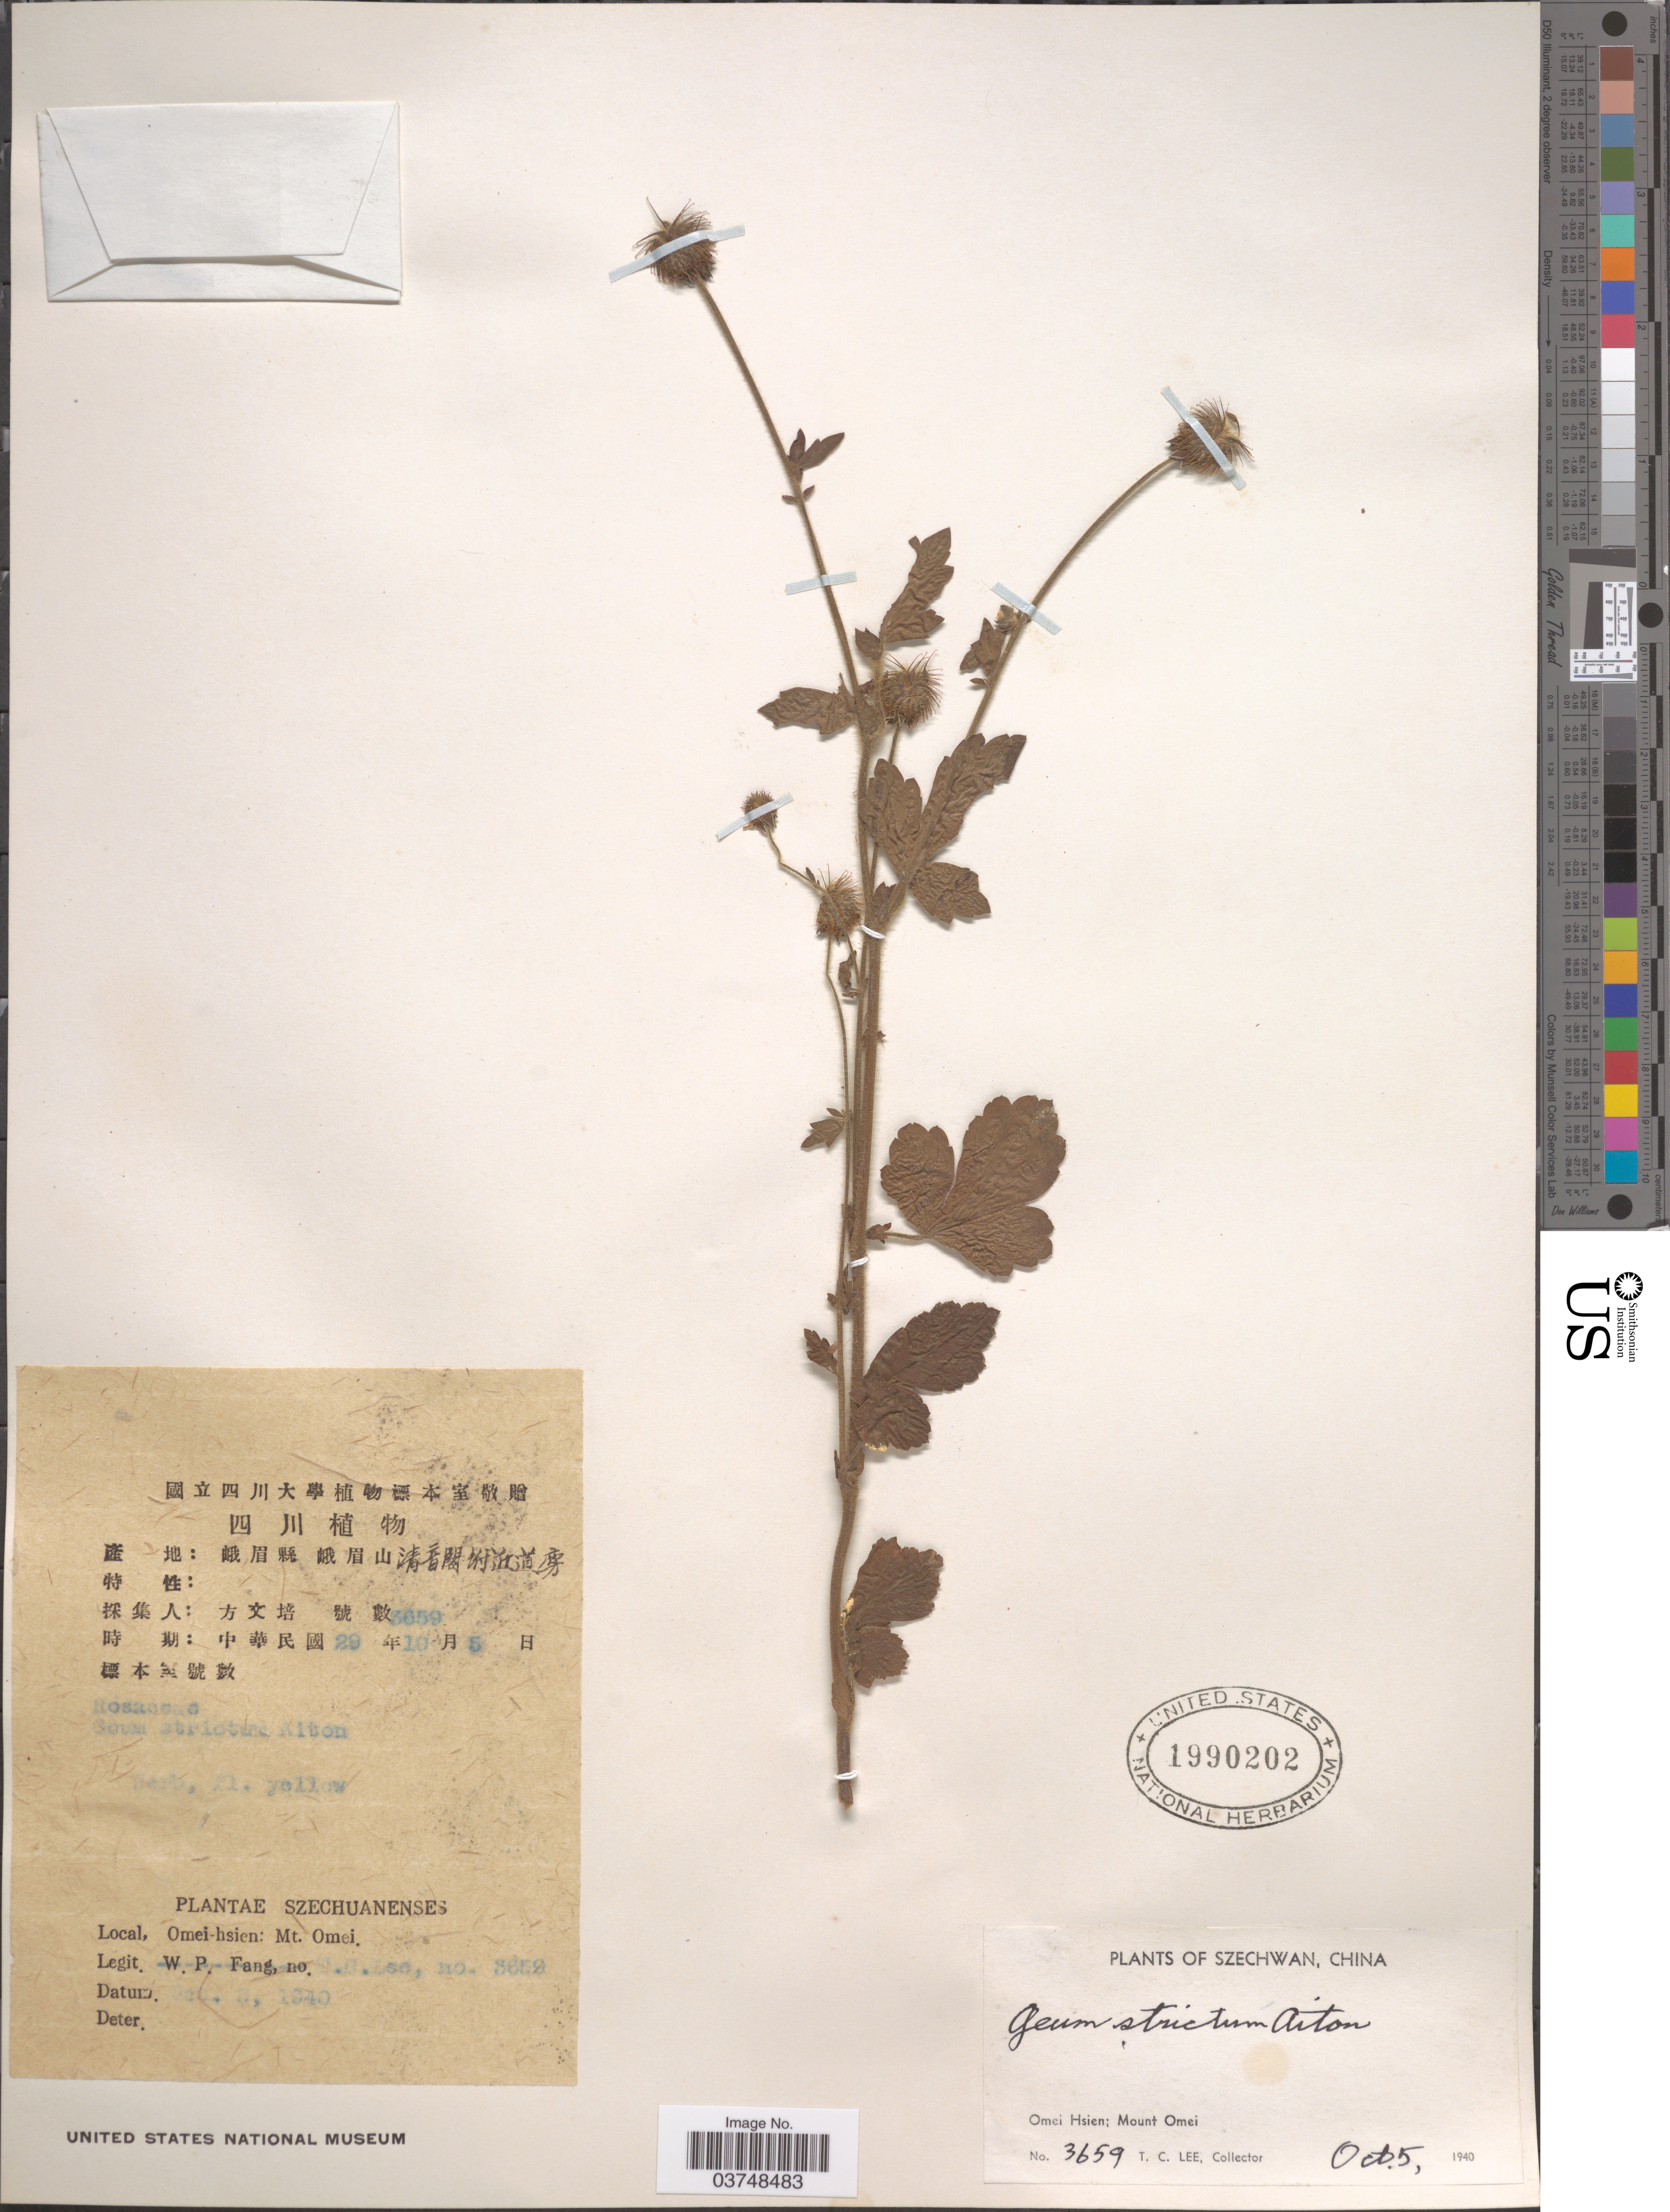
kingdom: Plantae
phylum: Tracheophyta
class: Magnoliopsida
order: Rosales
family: Rosaceae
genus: Geum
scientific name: Geum strictum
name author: Aiton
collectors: T. Lee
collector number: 3659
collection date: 1940-10-05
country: China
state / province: Sichuan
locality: Szechwan. Omei Hsien; Mount Omei.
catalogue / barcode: US 1990202